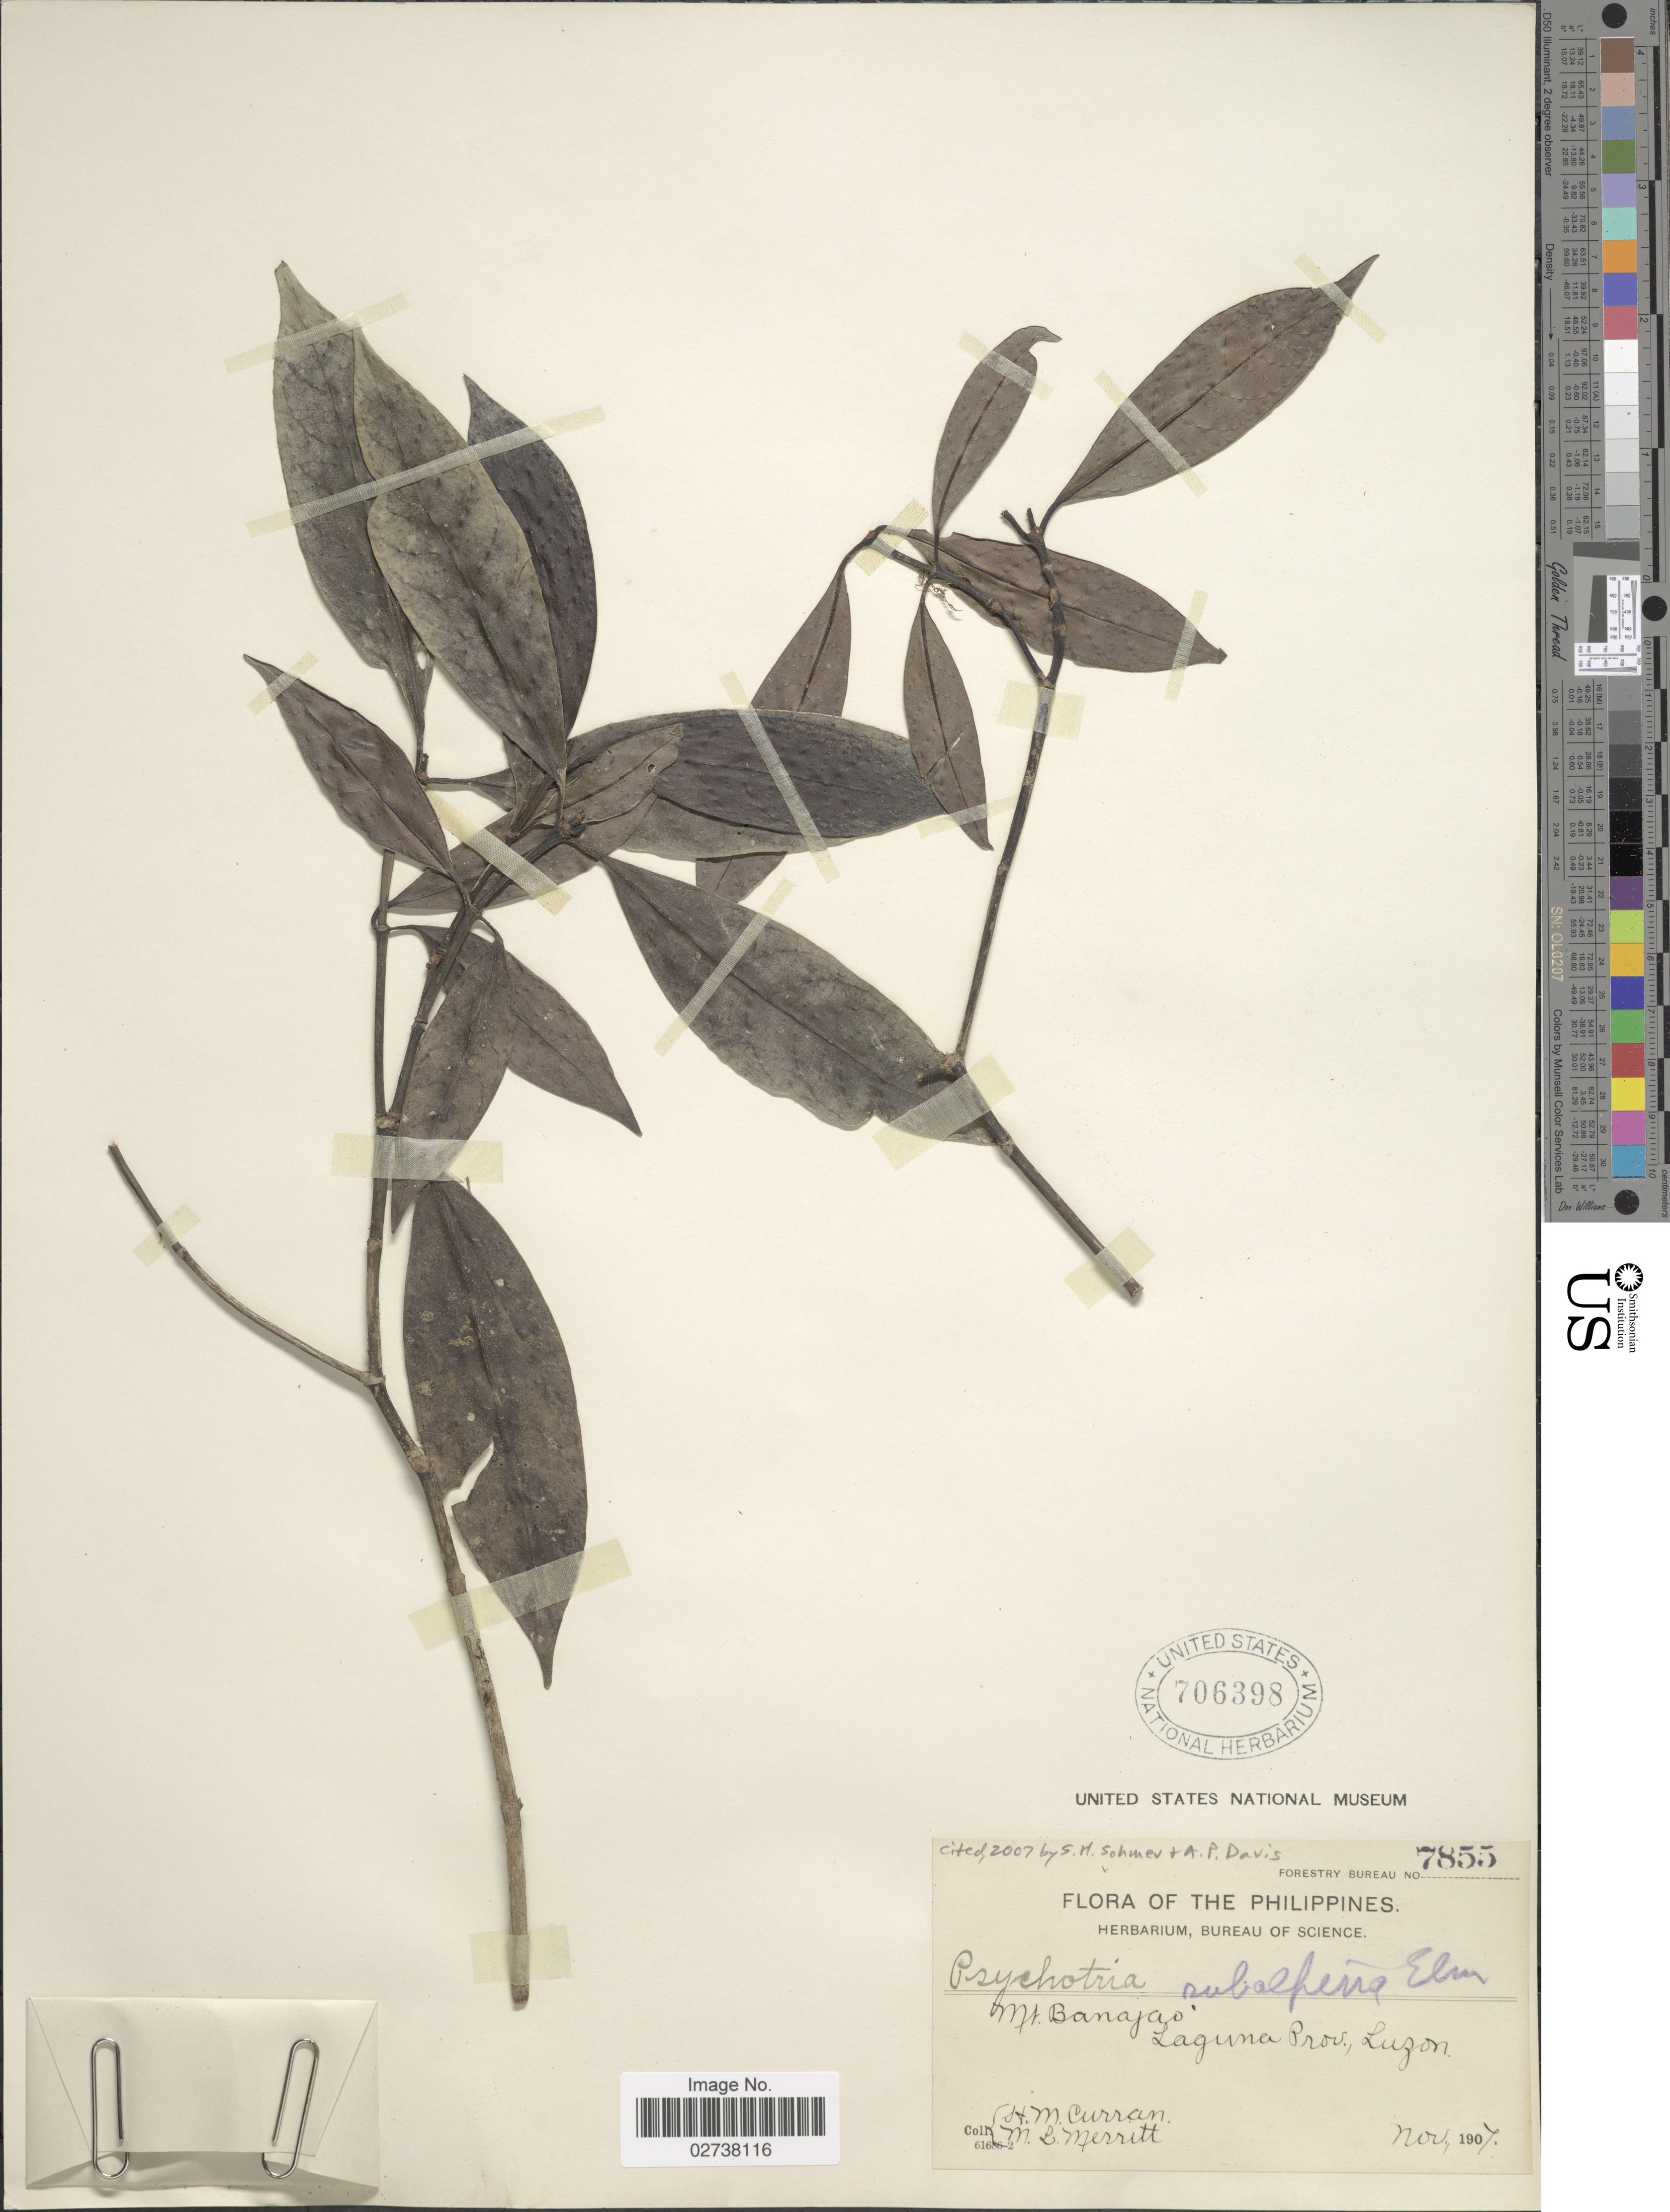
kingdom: Plantae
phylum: Tracheophyta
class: Magnoliopsida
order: Gentianales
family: Rubiaceae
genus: Psychotria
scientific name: Psychotria subalpina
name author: Elmer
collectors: H. M. Curran & M. L. Merritt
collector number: Forestry Bureau 7855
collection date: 1907-11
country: Philippines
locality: Mt. Banajao, Laguna Prov., Luzon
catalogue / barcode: US 706398